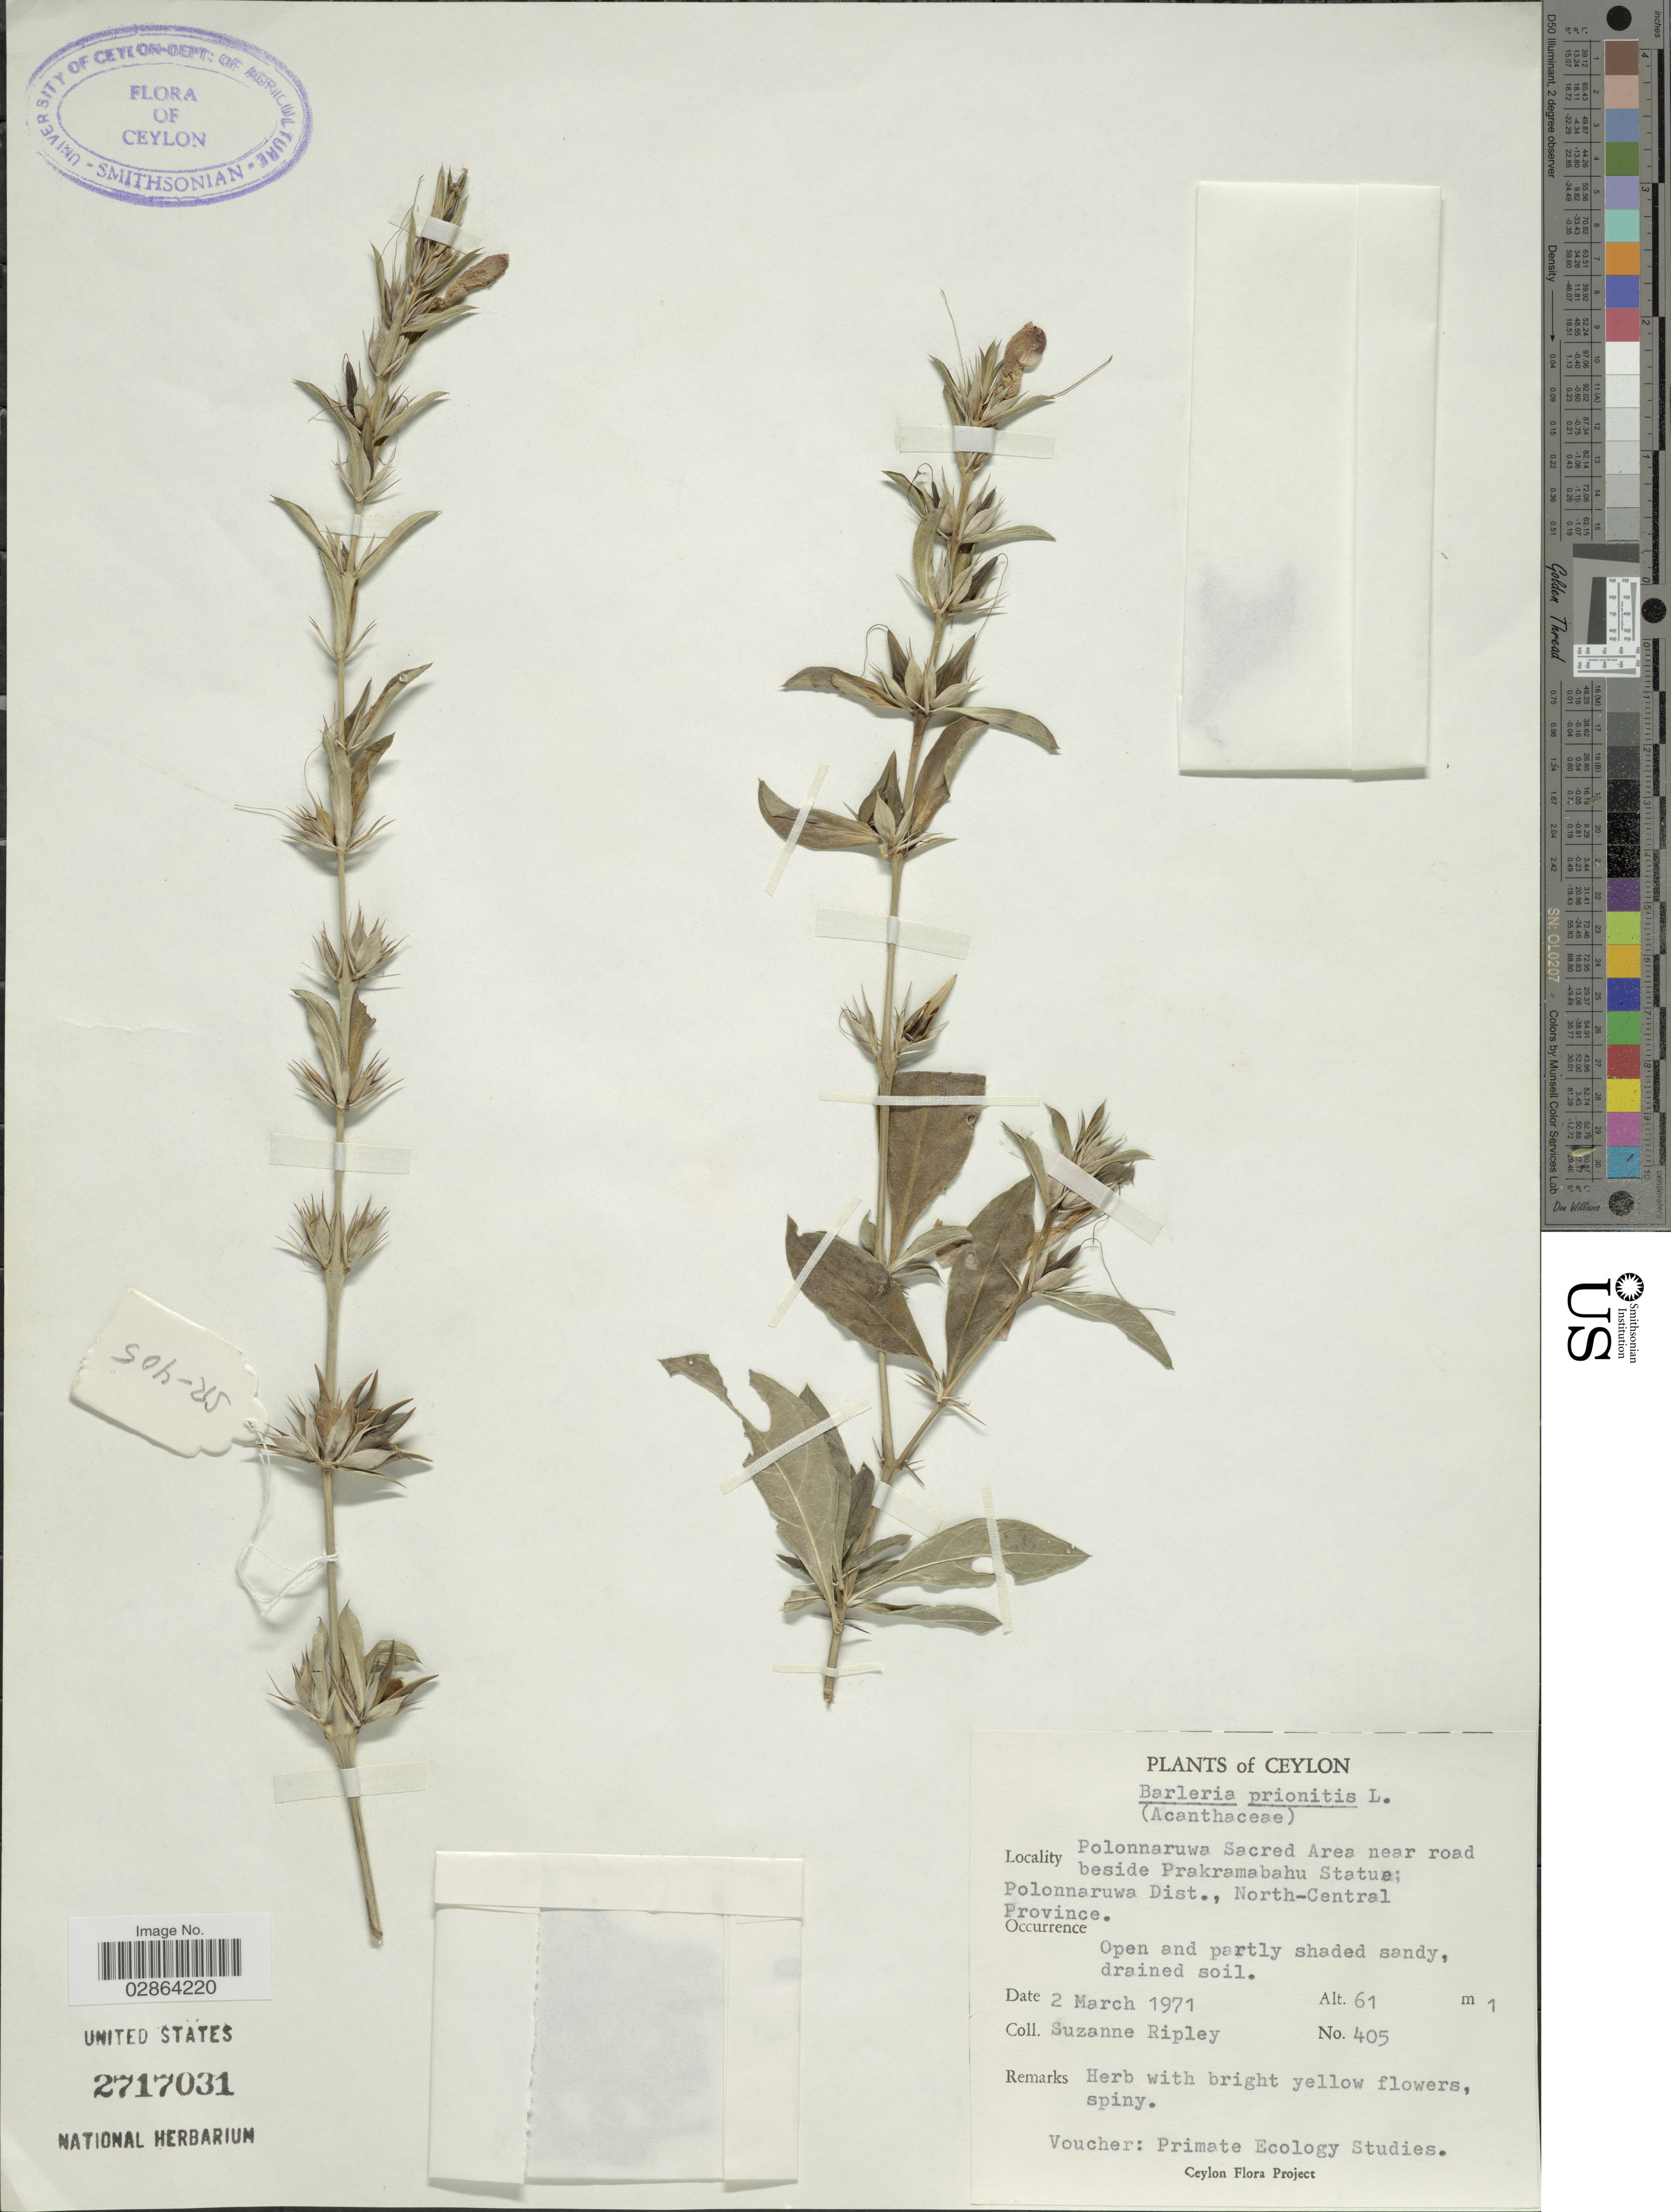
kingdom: Plantae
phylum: Tracheophyta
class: Magnoliopsida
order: Lamiales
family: Acanthaceae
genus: Barleria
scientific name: Barleria prionitis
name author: L.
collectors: S. Ripley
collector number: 405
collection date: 1971-03-02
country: Sri Lanka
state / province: North Central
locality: Ceylon, Polonnaruwa Sacred Area near road beside Prakramabahu Satue; Polonnaruwa Distr.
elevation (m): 61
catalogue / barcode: US 2717031